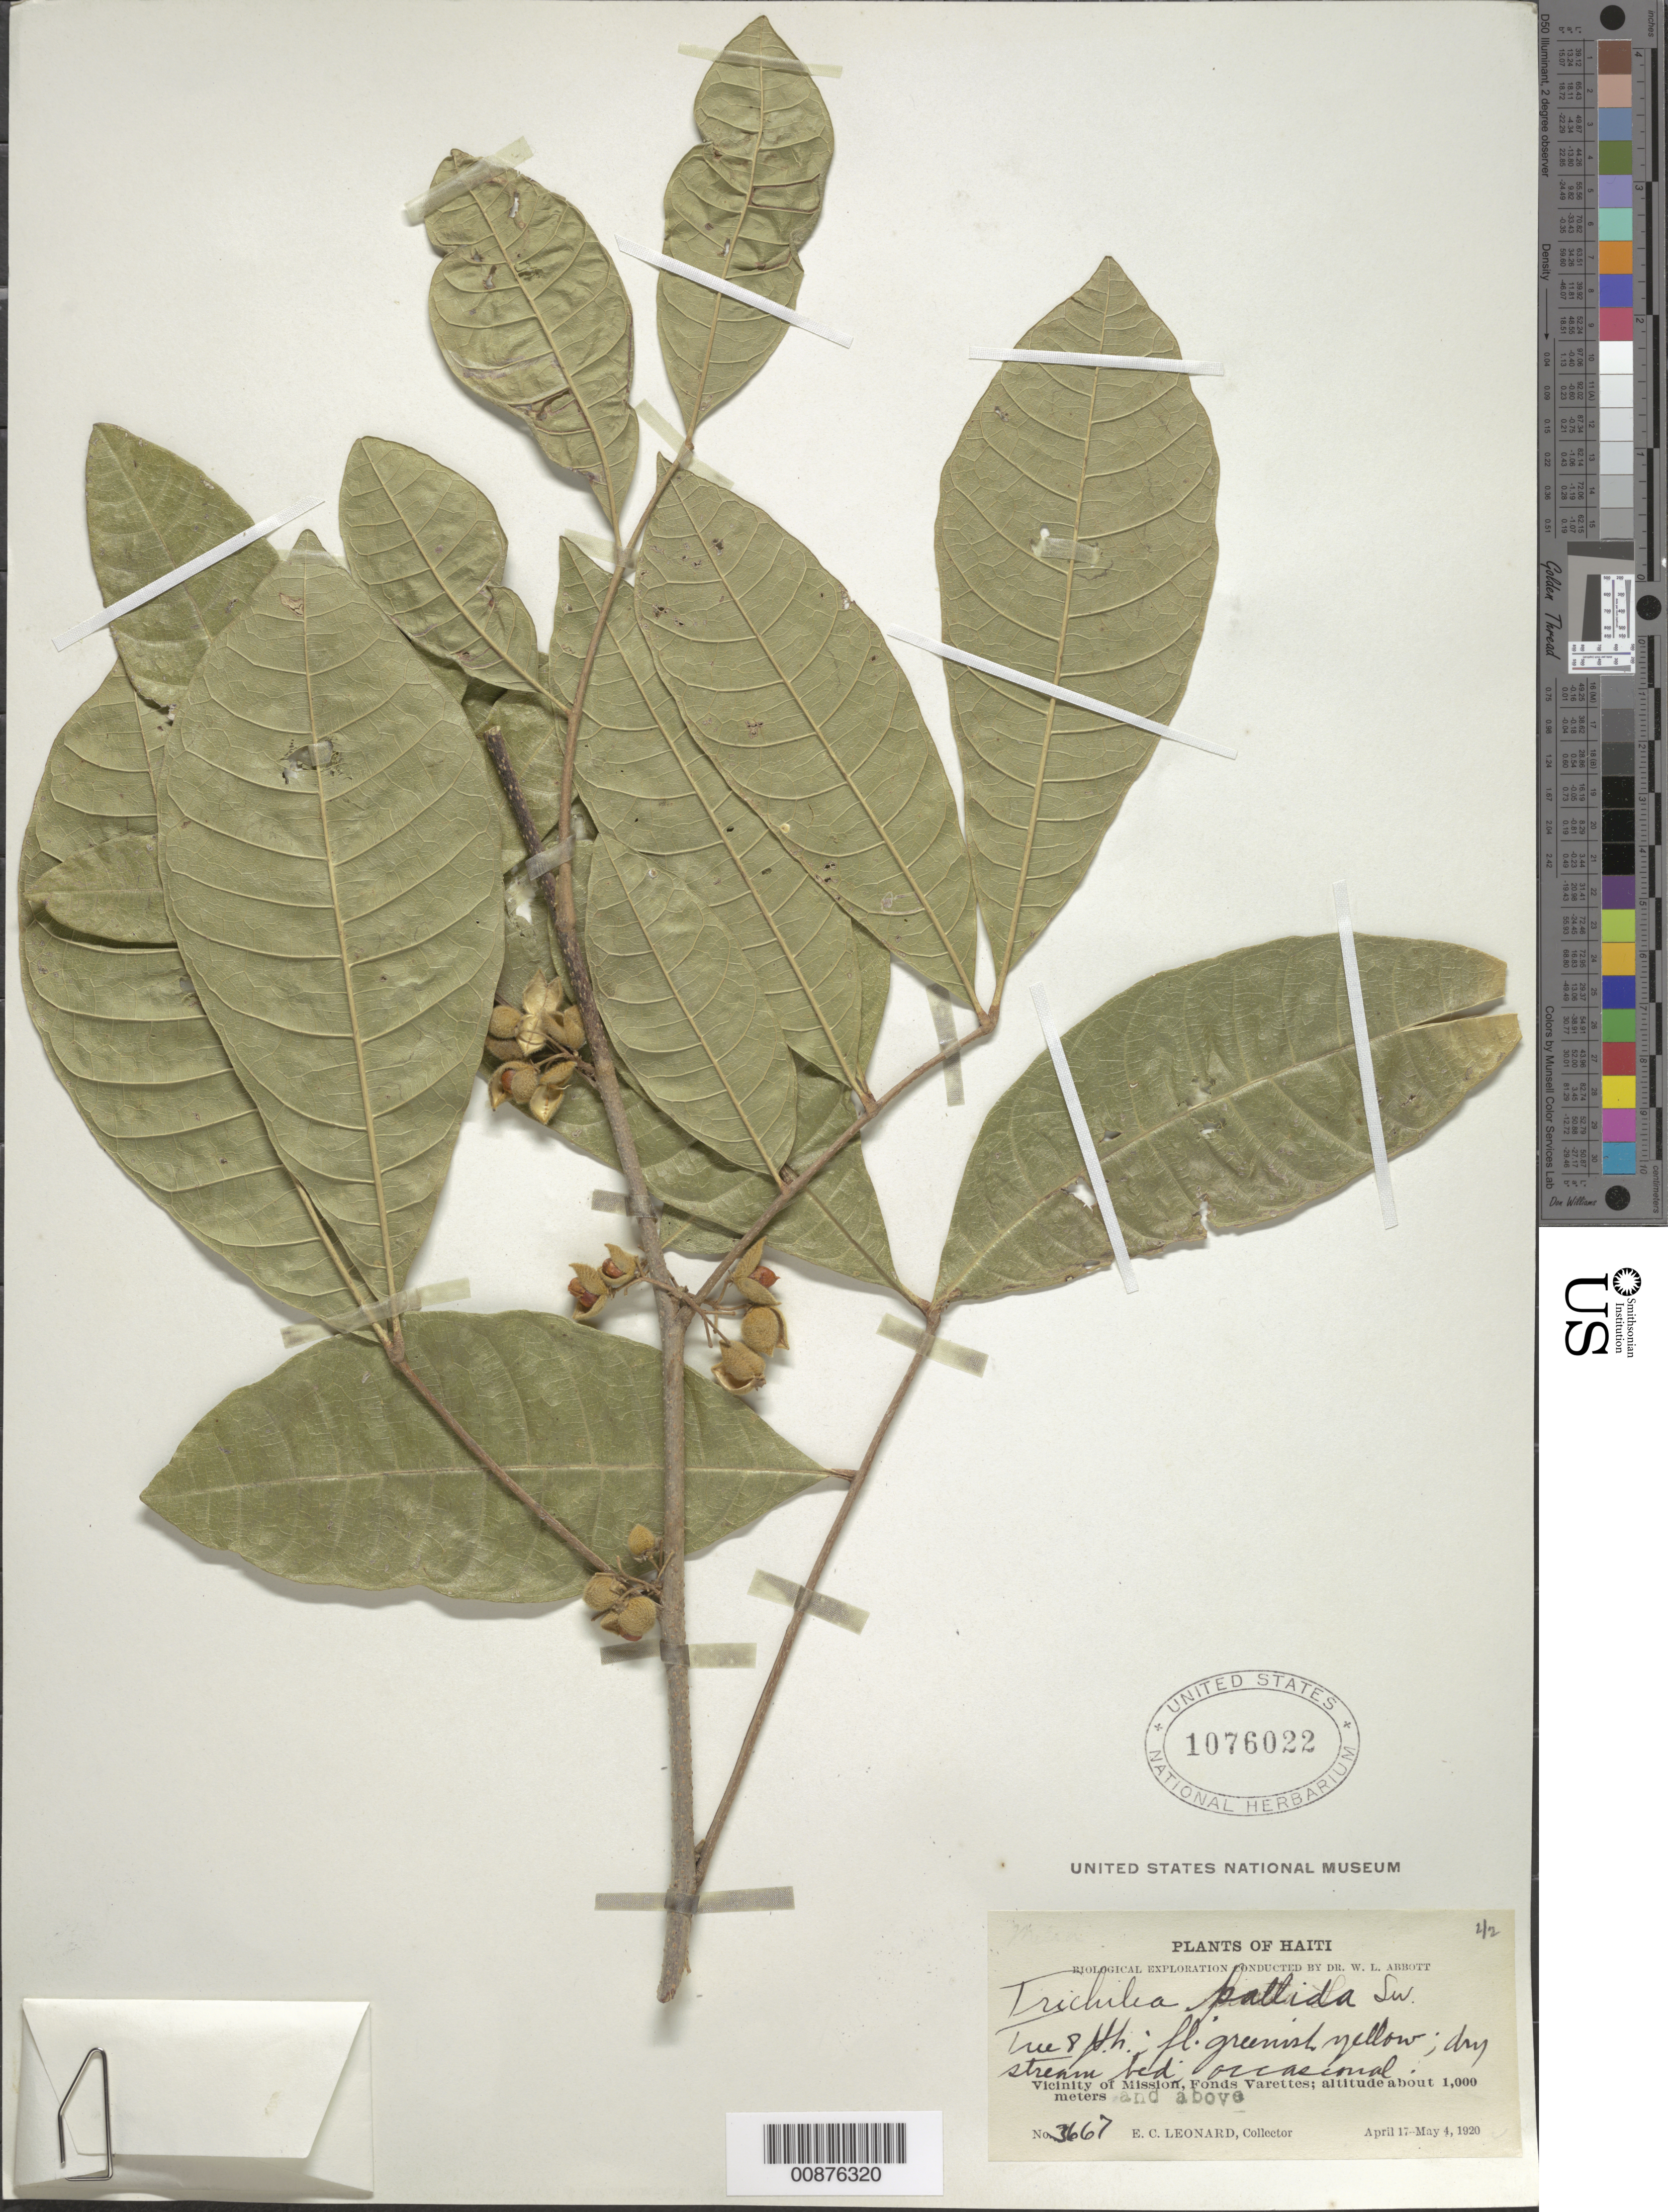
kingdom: Plantae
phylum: Tracheophyta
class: Magnoliopsida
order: Sapindales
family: Meliaceae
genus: Trichilia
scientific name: Trichilia pallida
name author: Sw.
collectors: E. C. Leonard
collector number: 3667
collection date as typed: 17 Apr 1920 to 04 May 1920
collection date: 1920-04-17/1920-05-04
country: Haiti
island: Hispaniola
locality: Vicinity of Mission, Fonds Varettes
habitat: Dry stream bed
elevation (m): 1000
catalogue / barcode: US 1076022